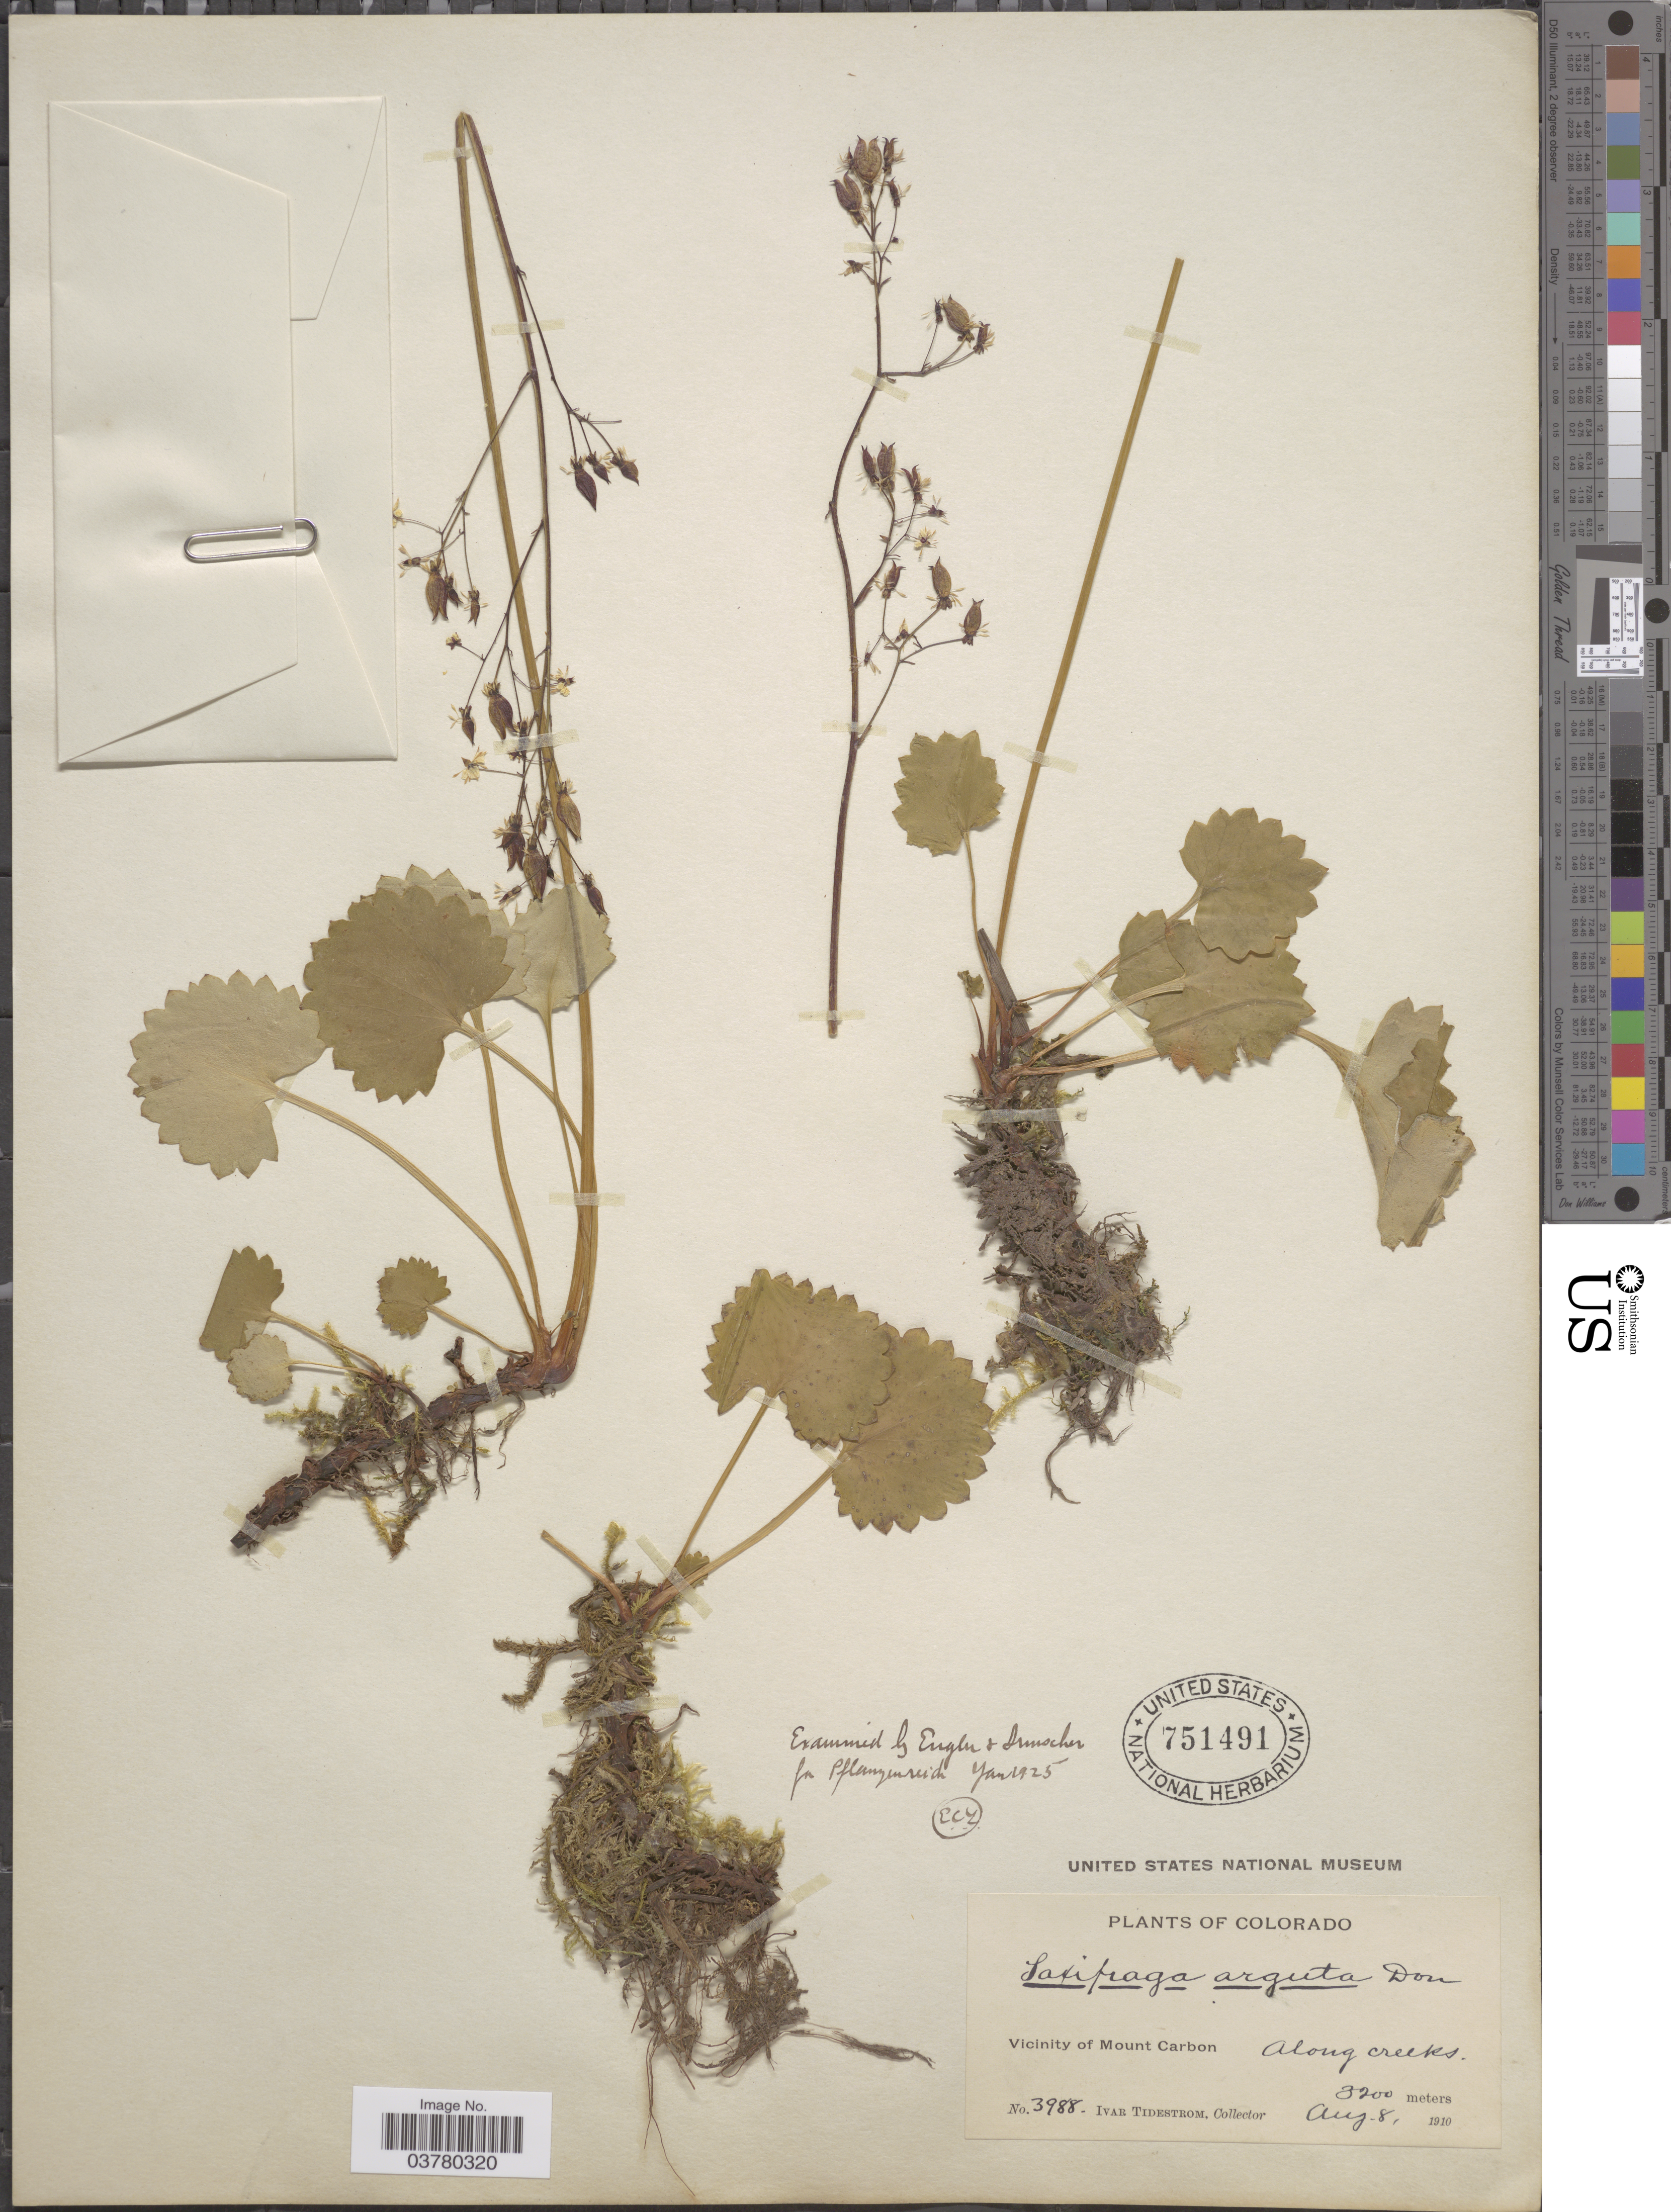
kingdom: Plantae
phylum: Tracheophyta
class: Magnoliopsida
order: Saxifragales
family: Saxifragaceae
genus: Micranthes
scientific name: Micranthes odontoloma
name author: (Piper) A. Heller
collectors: I. F. Tidestrom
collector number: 3988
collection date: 1910-08-08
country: United States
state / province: Colorado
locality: Vicinity of Mount Carbon.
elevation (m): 3200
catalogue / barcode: US 751491